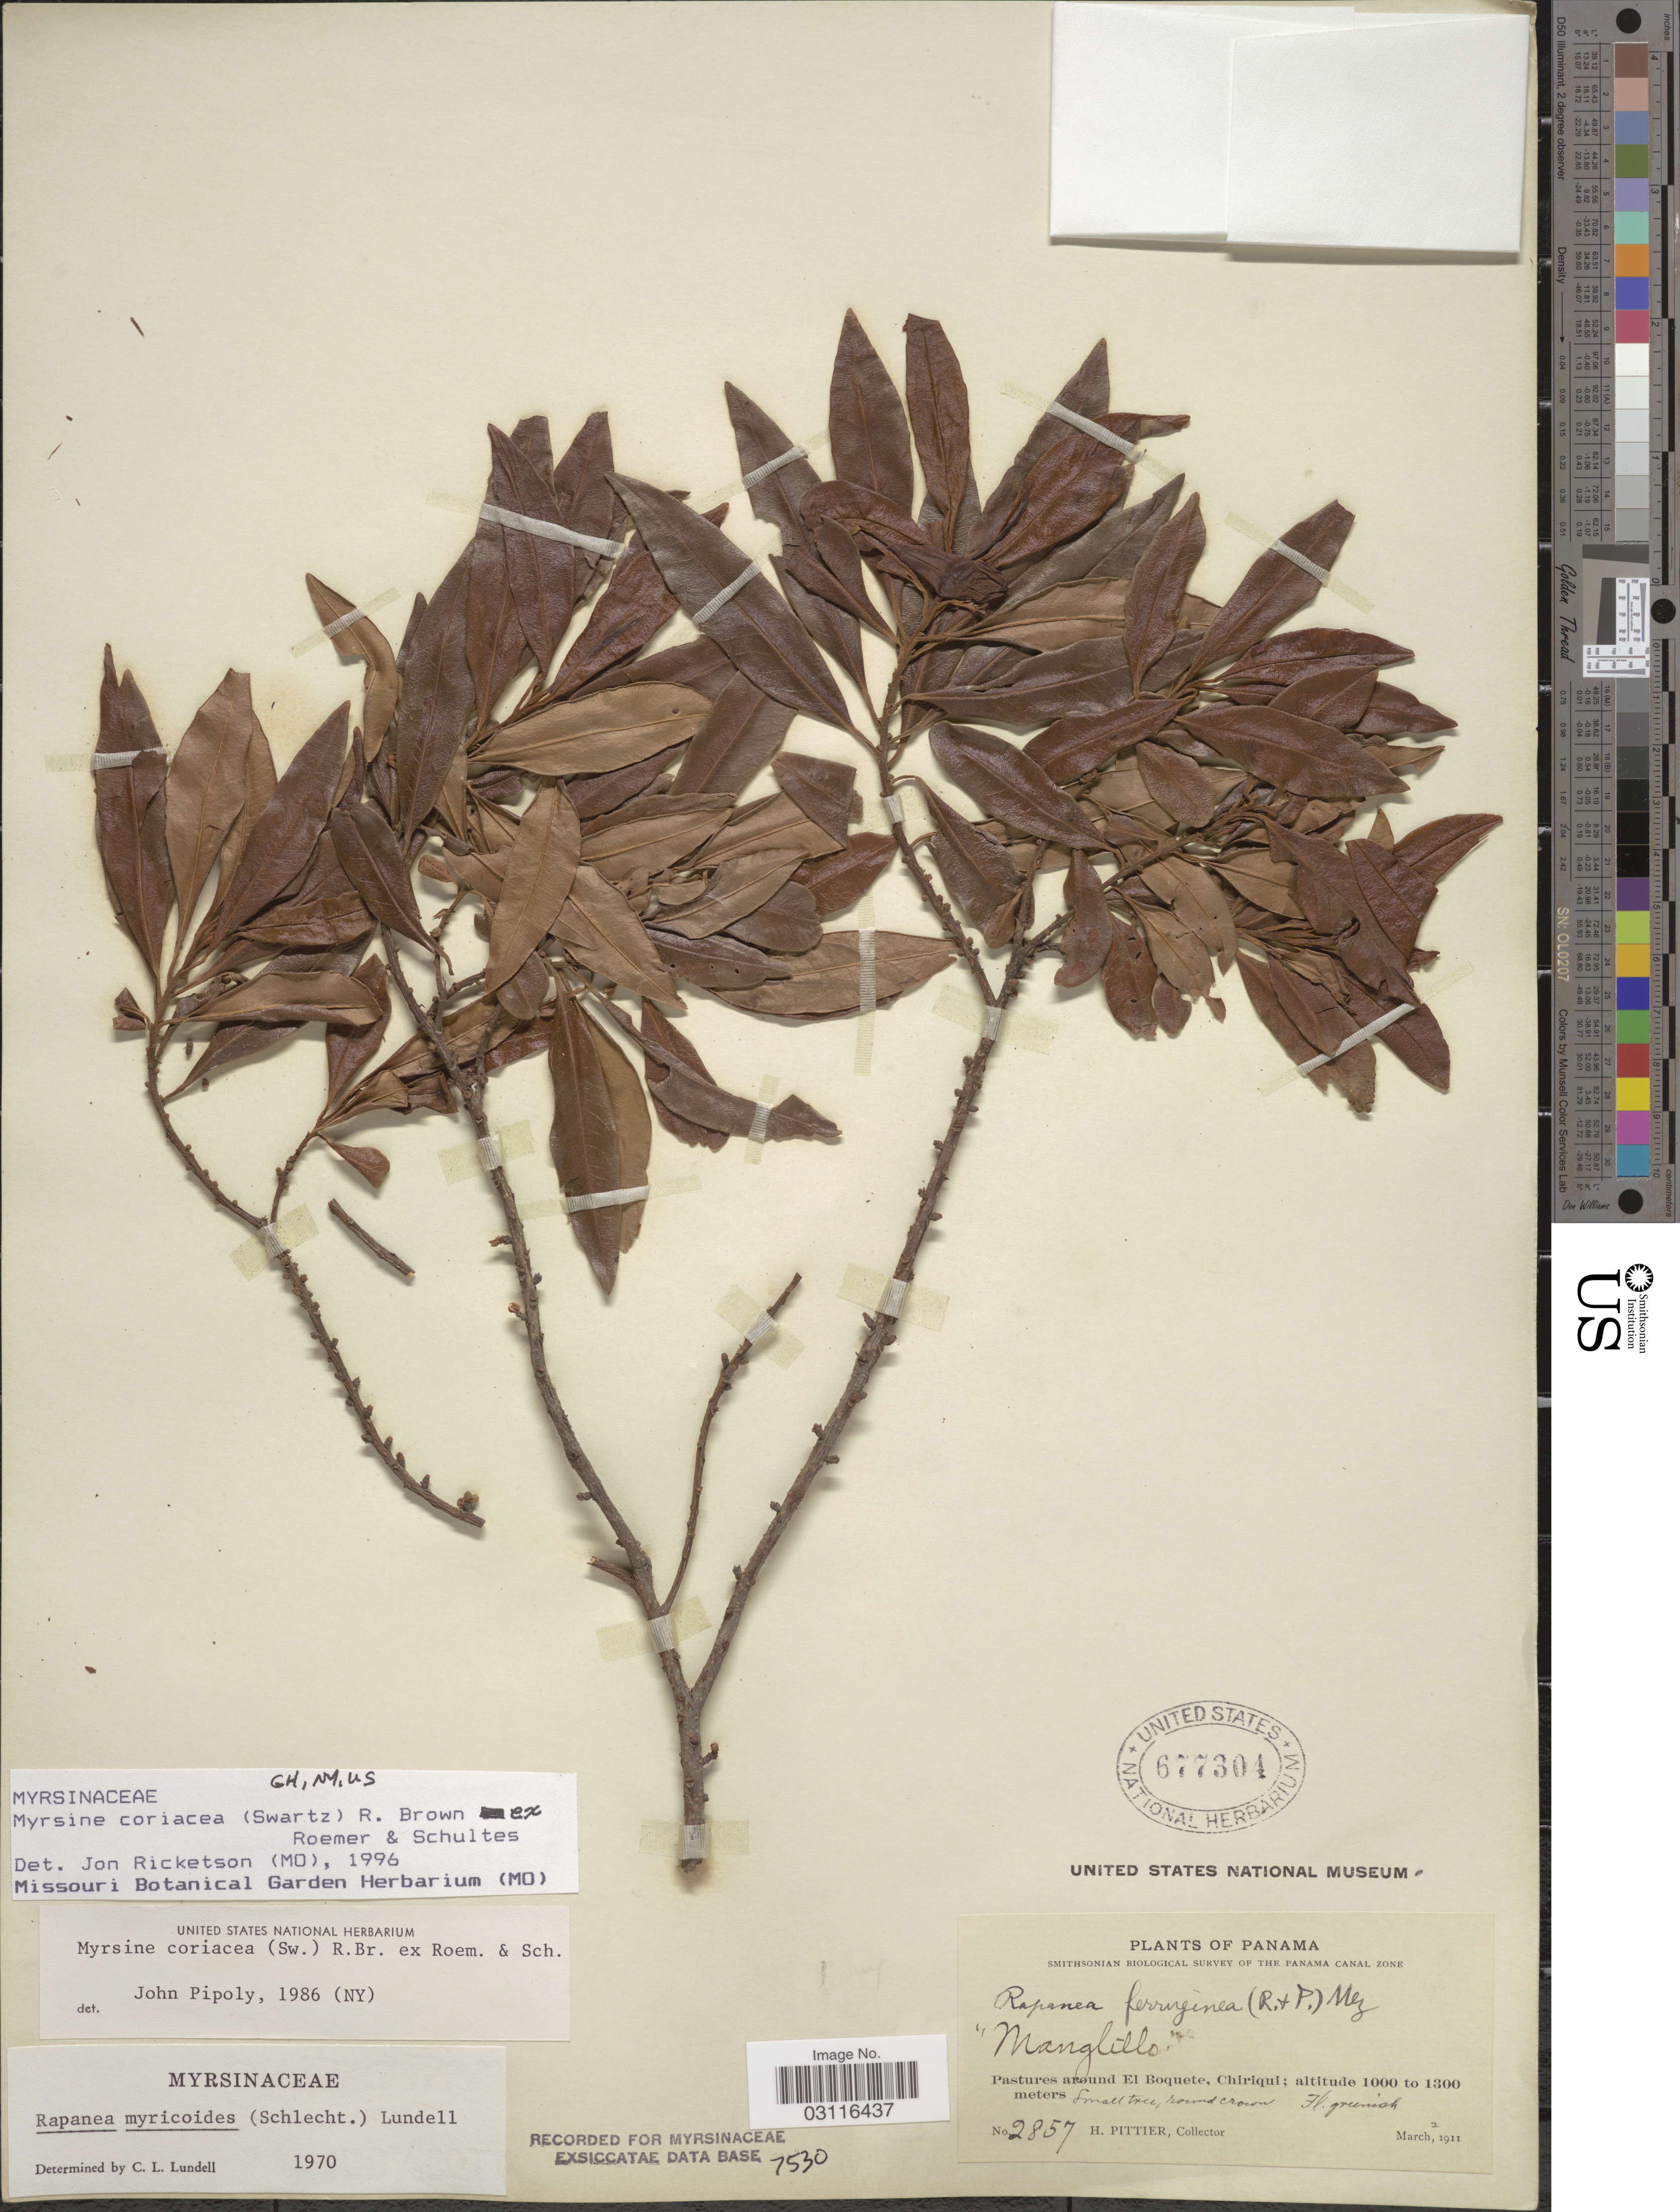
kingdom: Plantae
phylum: Tracheophyta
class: Magnoliopsida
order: Ericales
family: Primulaceae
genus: Myrsine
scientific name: Myrsine coriacea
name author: (Sw.) R. Br. ex Roem. & Schult.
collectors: H. F. Pittier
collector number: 2857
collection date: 1911-03-02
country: Panama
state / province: Chiriqui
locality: Pastures around El Boquete.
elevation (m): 1000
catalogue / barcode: US 677304